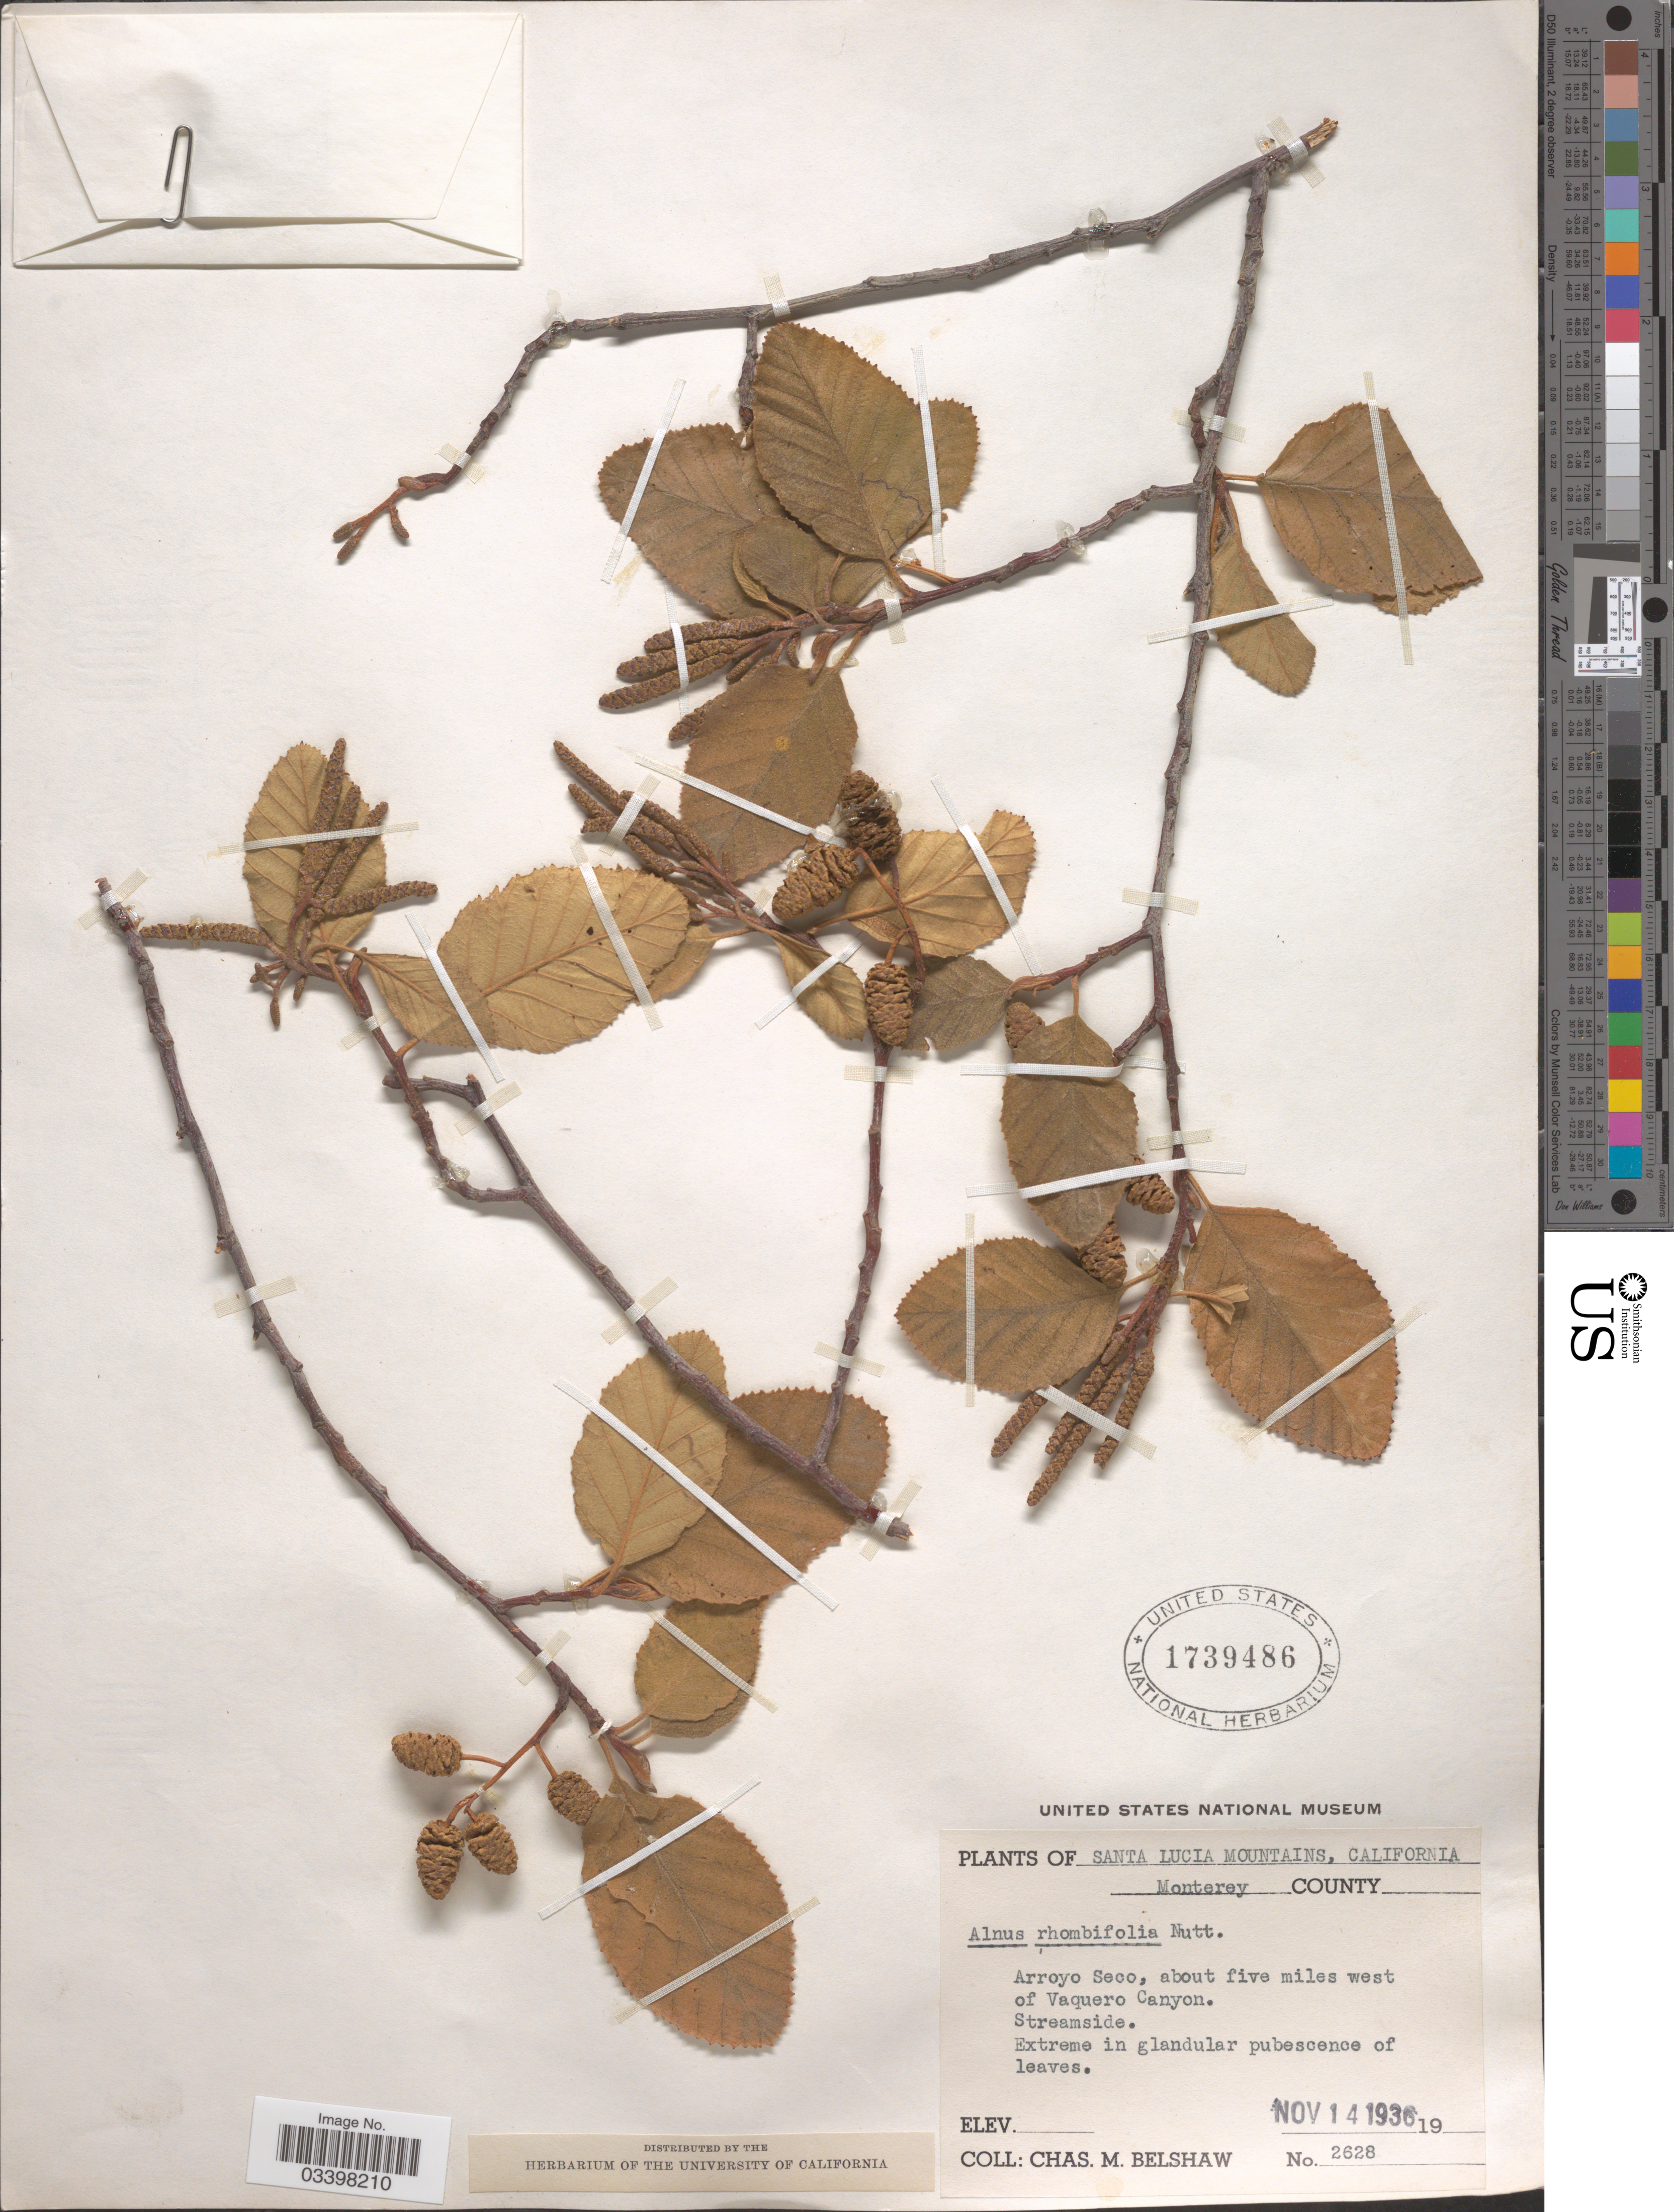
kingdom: Plantae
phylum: Tracheophyta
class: Magnoliopsida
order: Fagales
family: Betulaceae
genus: Alnus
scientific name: Alnus rhombifolia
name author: Nutt.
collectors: C. Shaw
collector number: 2628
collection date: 1936-11-14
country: United States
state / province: California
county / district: Monterey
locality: Santa Lucia Mountains. Monterey County. Arroyo Seco, about five miles west of Vaquero Canyon.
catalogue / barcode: US 1739486